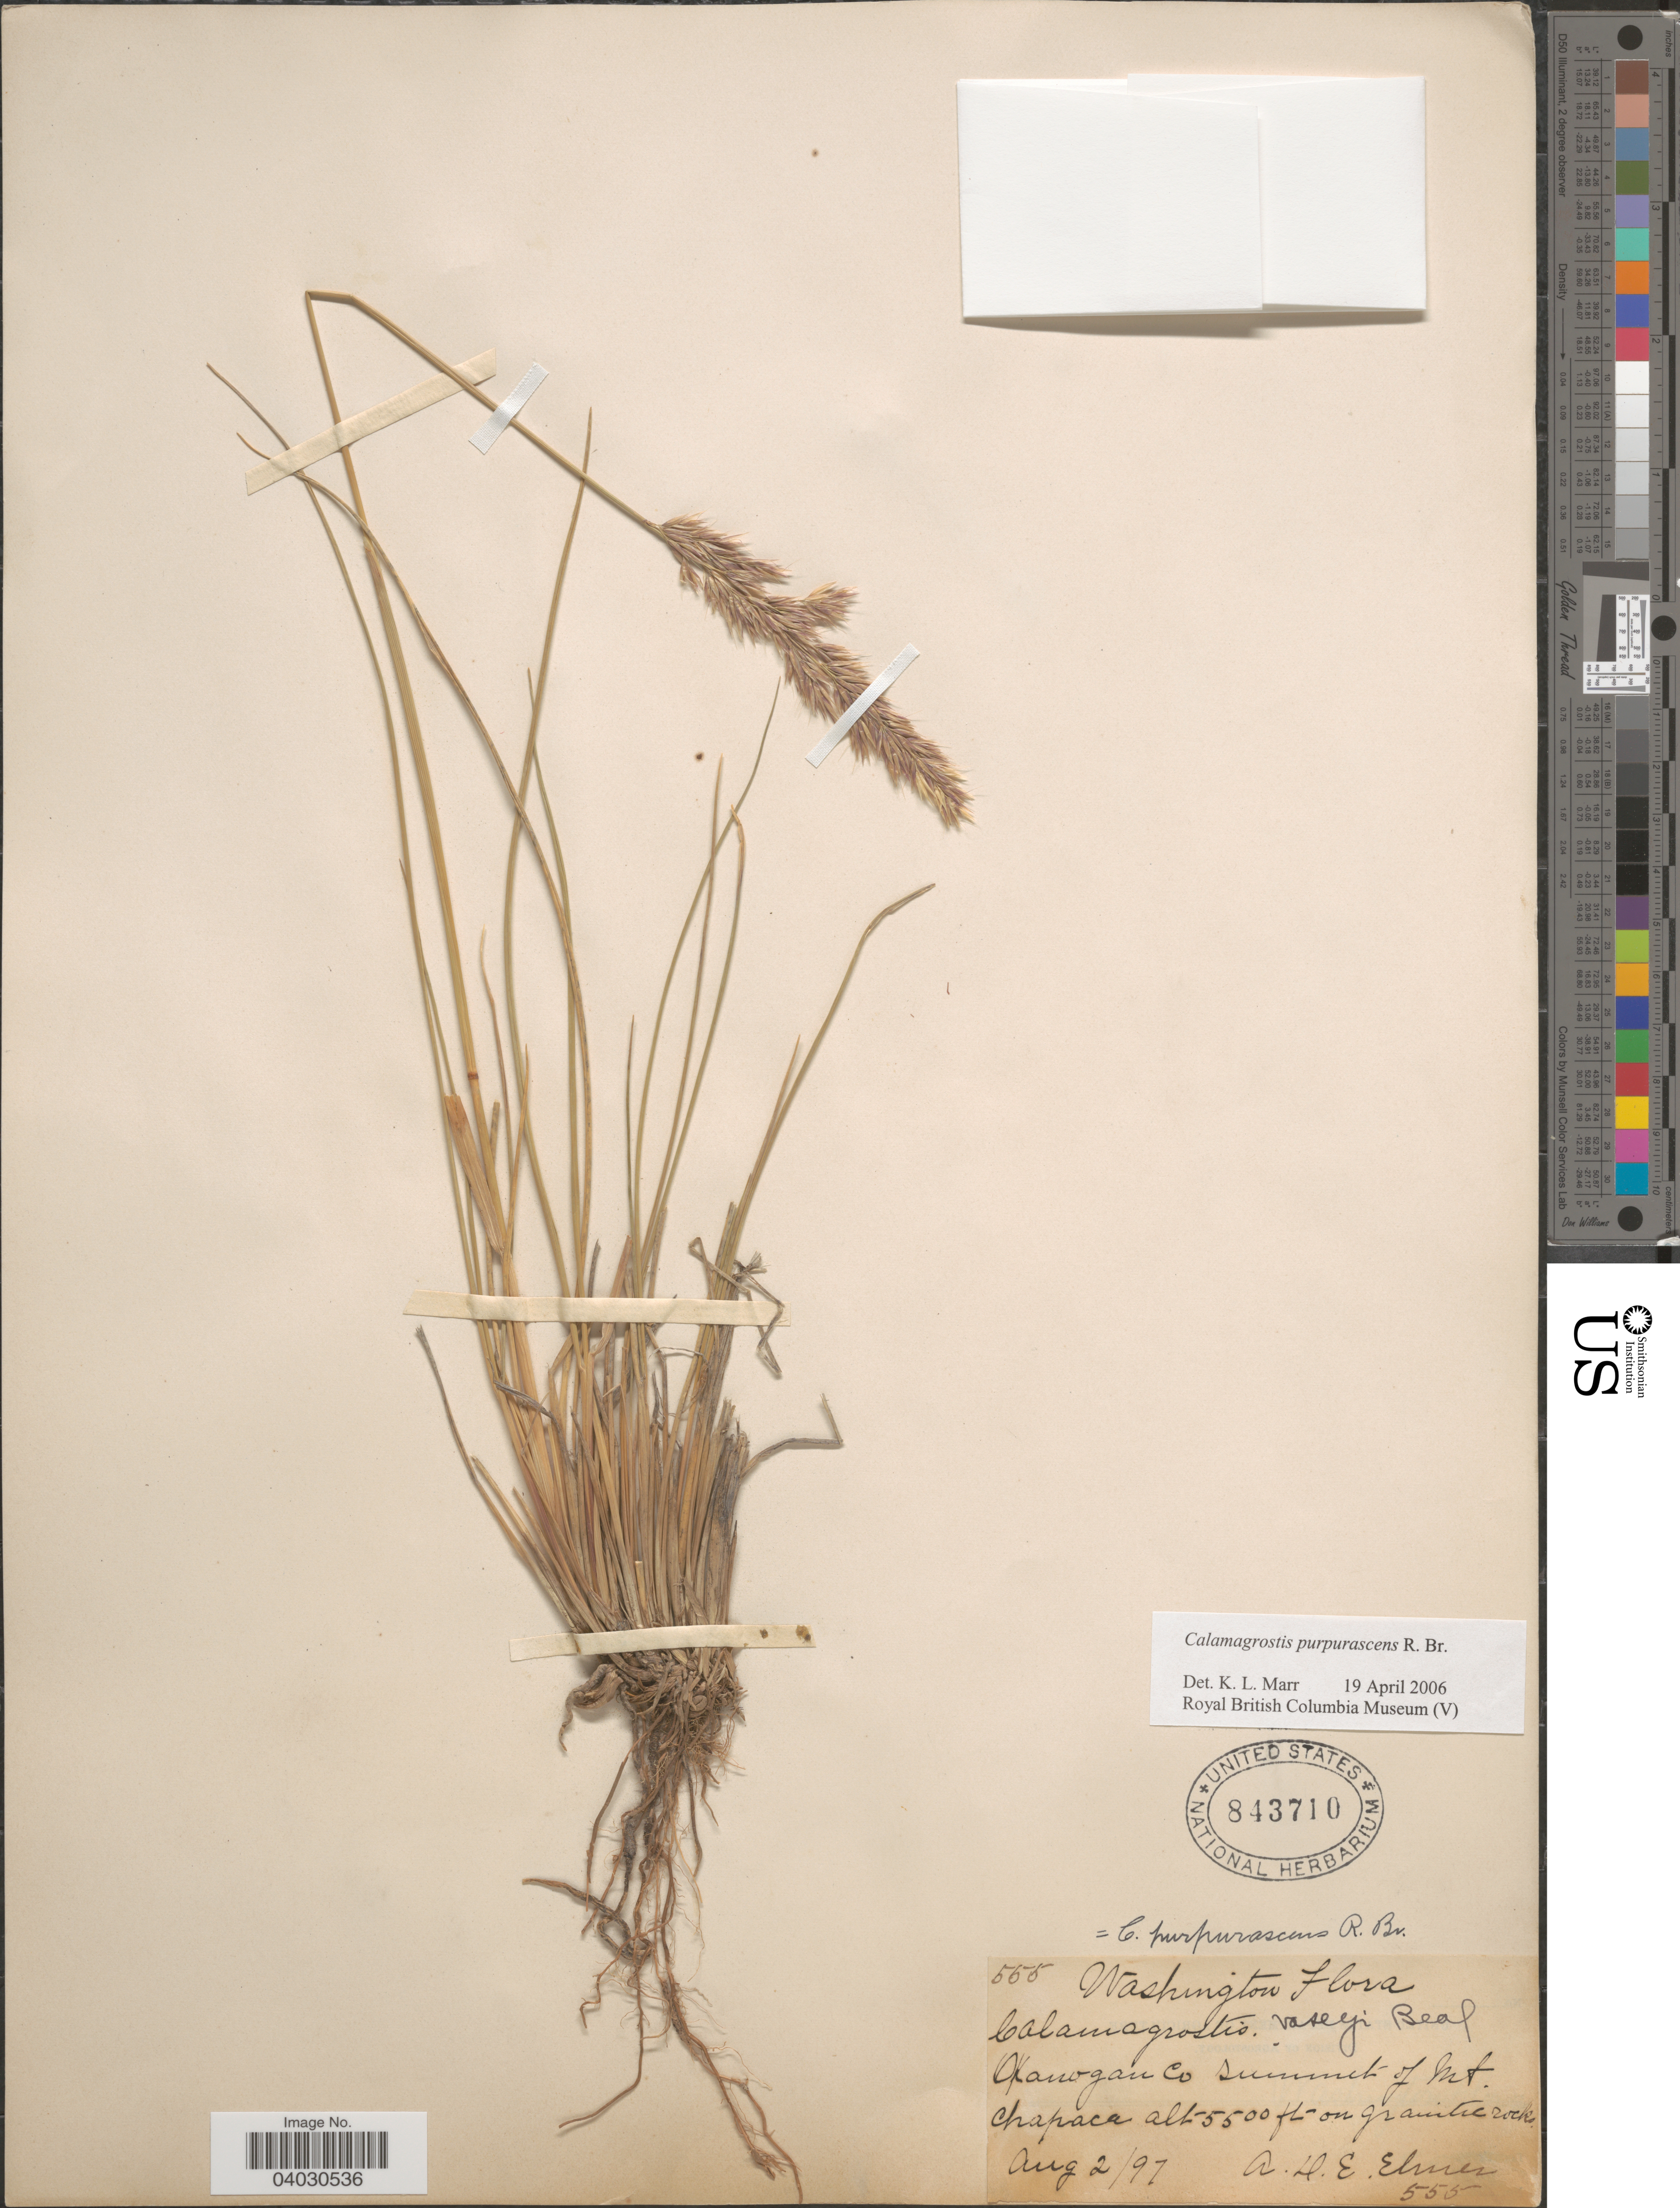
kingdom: Plantae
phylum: Tracheophyta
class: Liliopsida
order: Poales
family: Poaceae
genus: Calamagrostis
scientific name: Calamagrostis purpurascens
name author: R. Br.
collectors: A. D. E. Elmer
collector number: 555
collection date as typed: Transcribed d/m/y: 2/8/97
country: United States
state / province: Washington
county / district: Okanogan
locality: Okanogan Co. Summit of Mt. Chapaca.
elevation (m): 1676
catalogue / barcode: US 843710